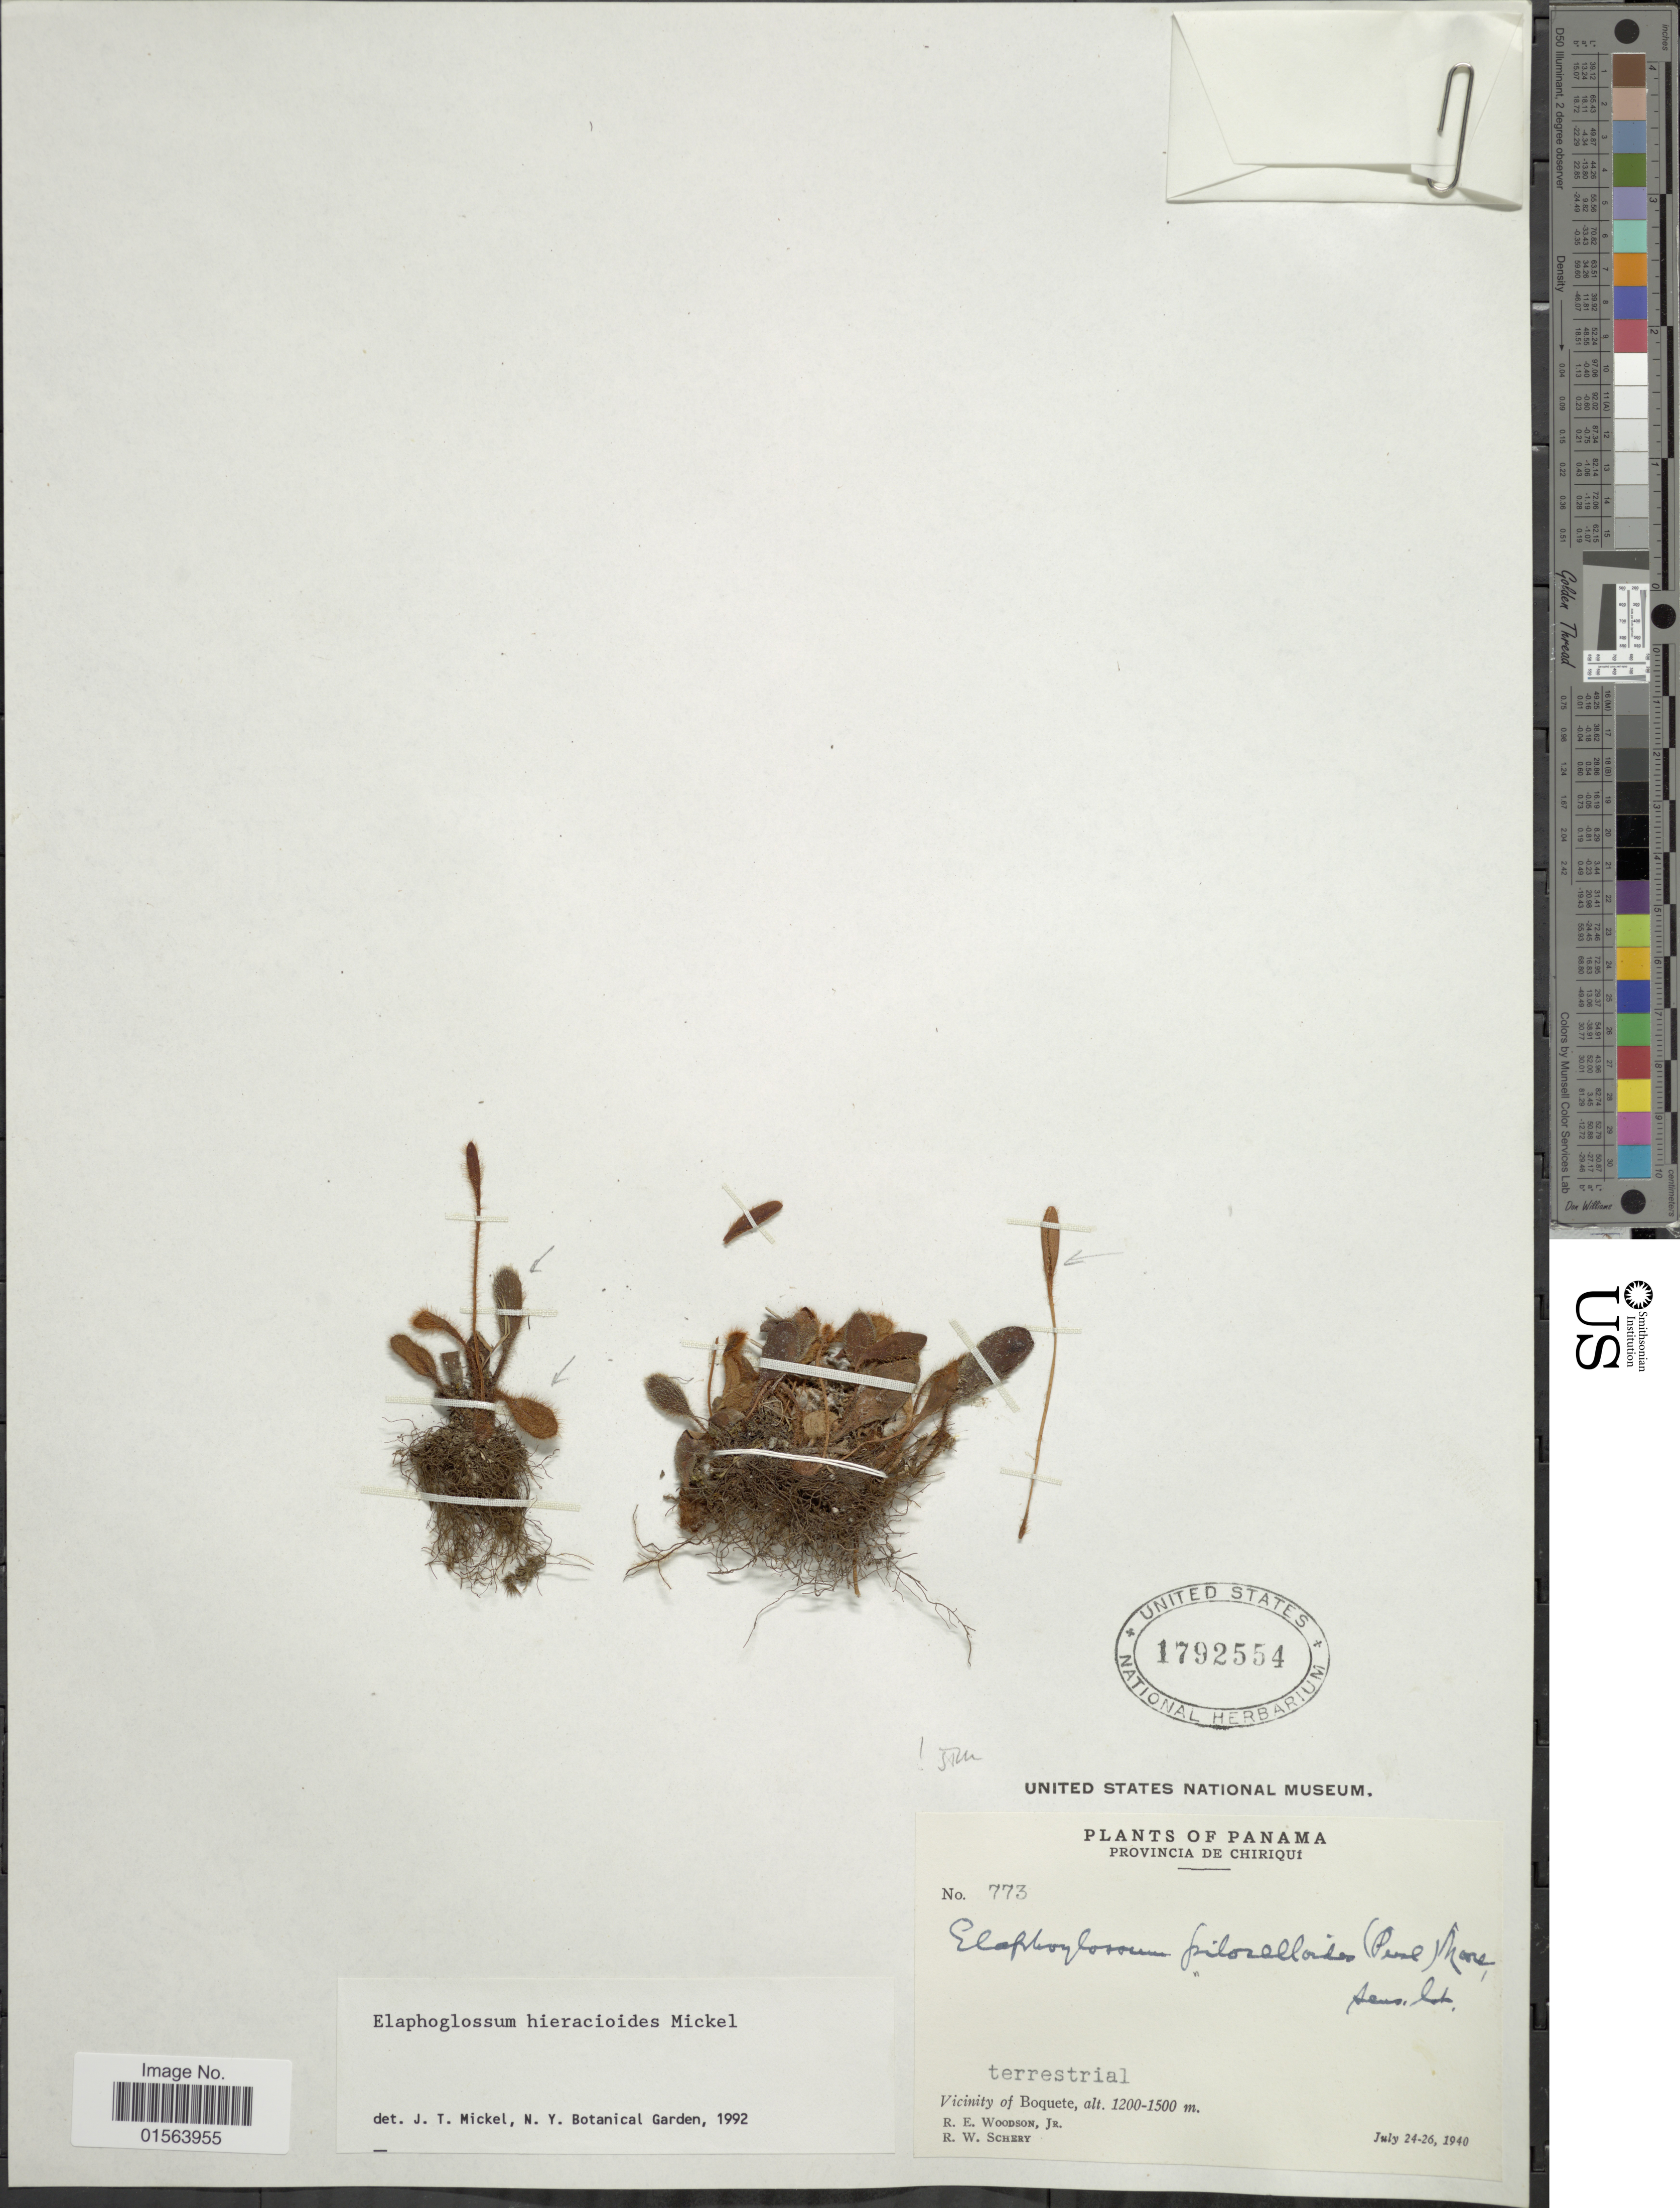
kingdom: Plantae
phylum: Tracheophyta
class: Polypodiopsida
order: Polypodiales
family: Dryopteridaceae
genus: Elaphoglossum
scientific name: Elaphoglossum hieracioides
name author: Mickel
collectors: R. E. Woodson & R. W. Schery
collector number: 773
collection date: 1940-07-24/1940-07-26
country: Panama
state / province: Chiriqui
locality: Provincia de Chiriqui, Vicinity of Boquete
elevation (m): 1200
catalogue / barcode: US 1792554